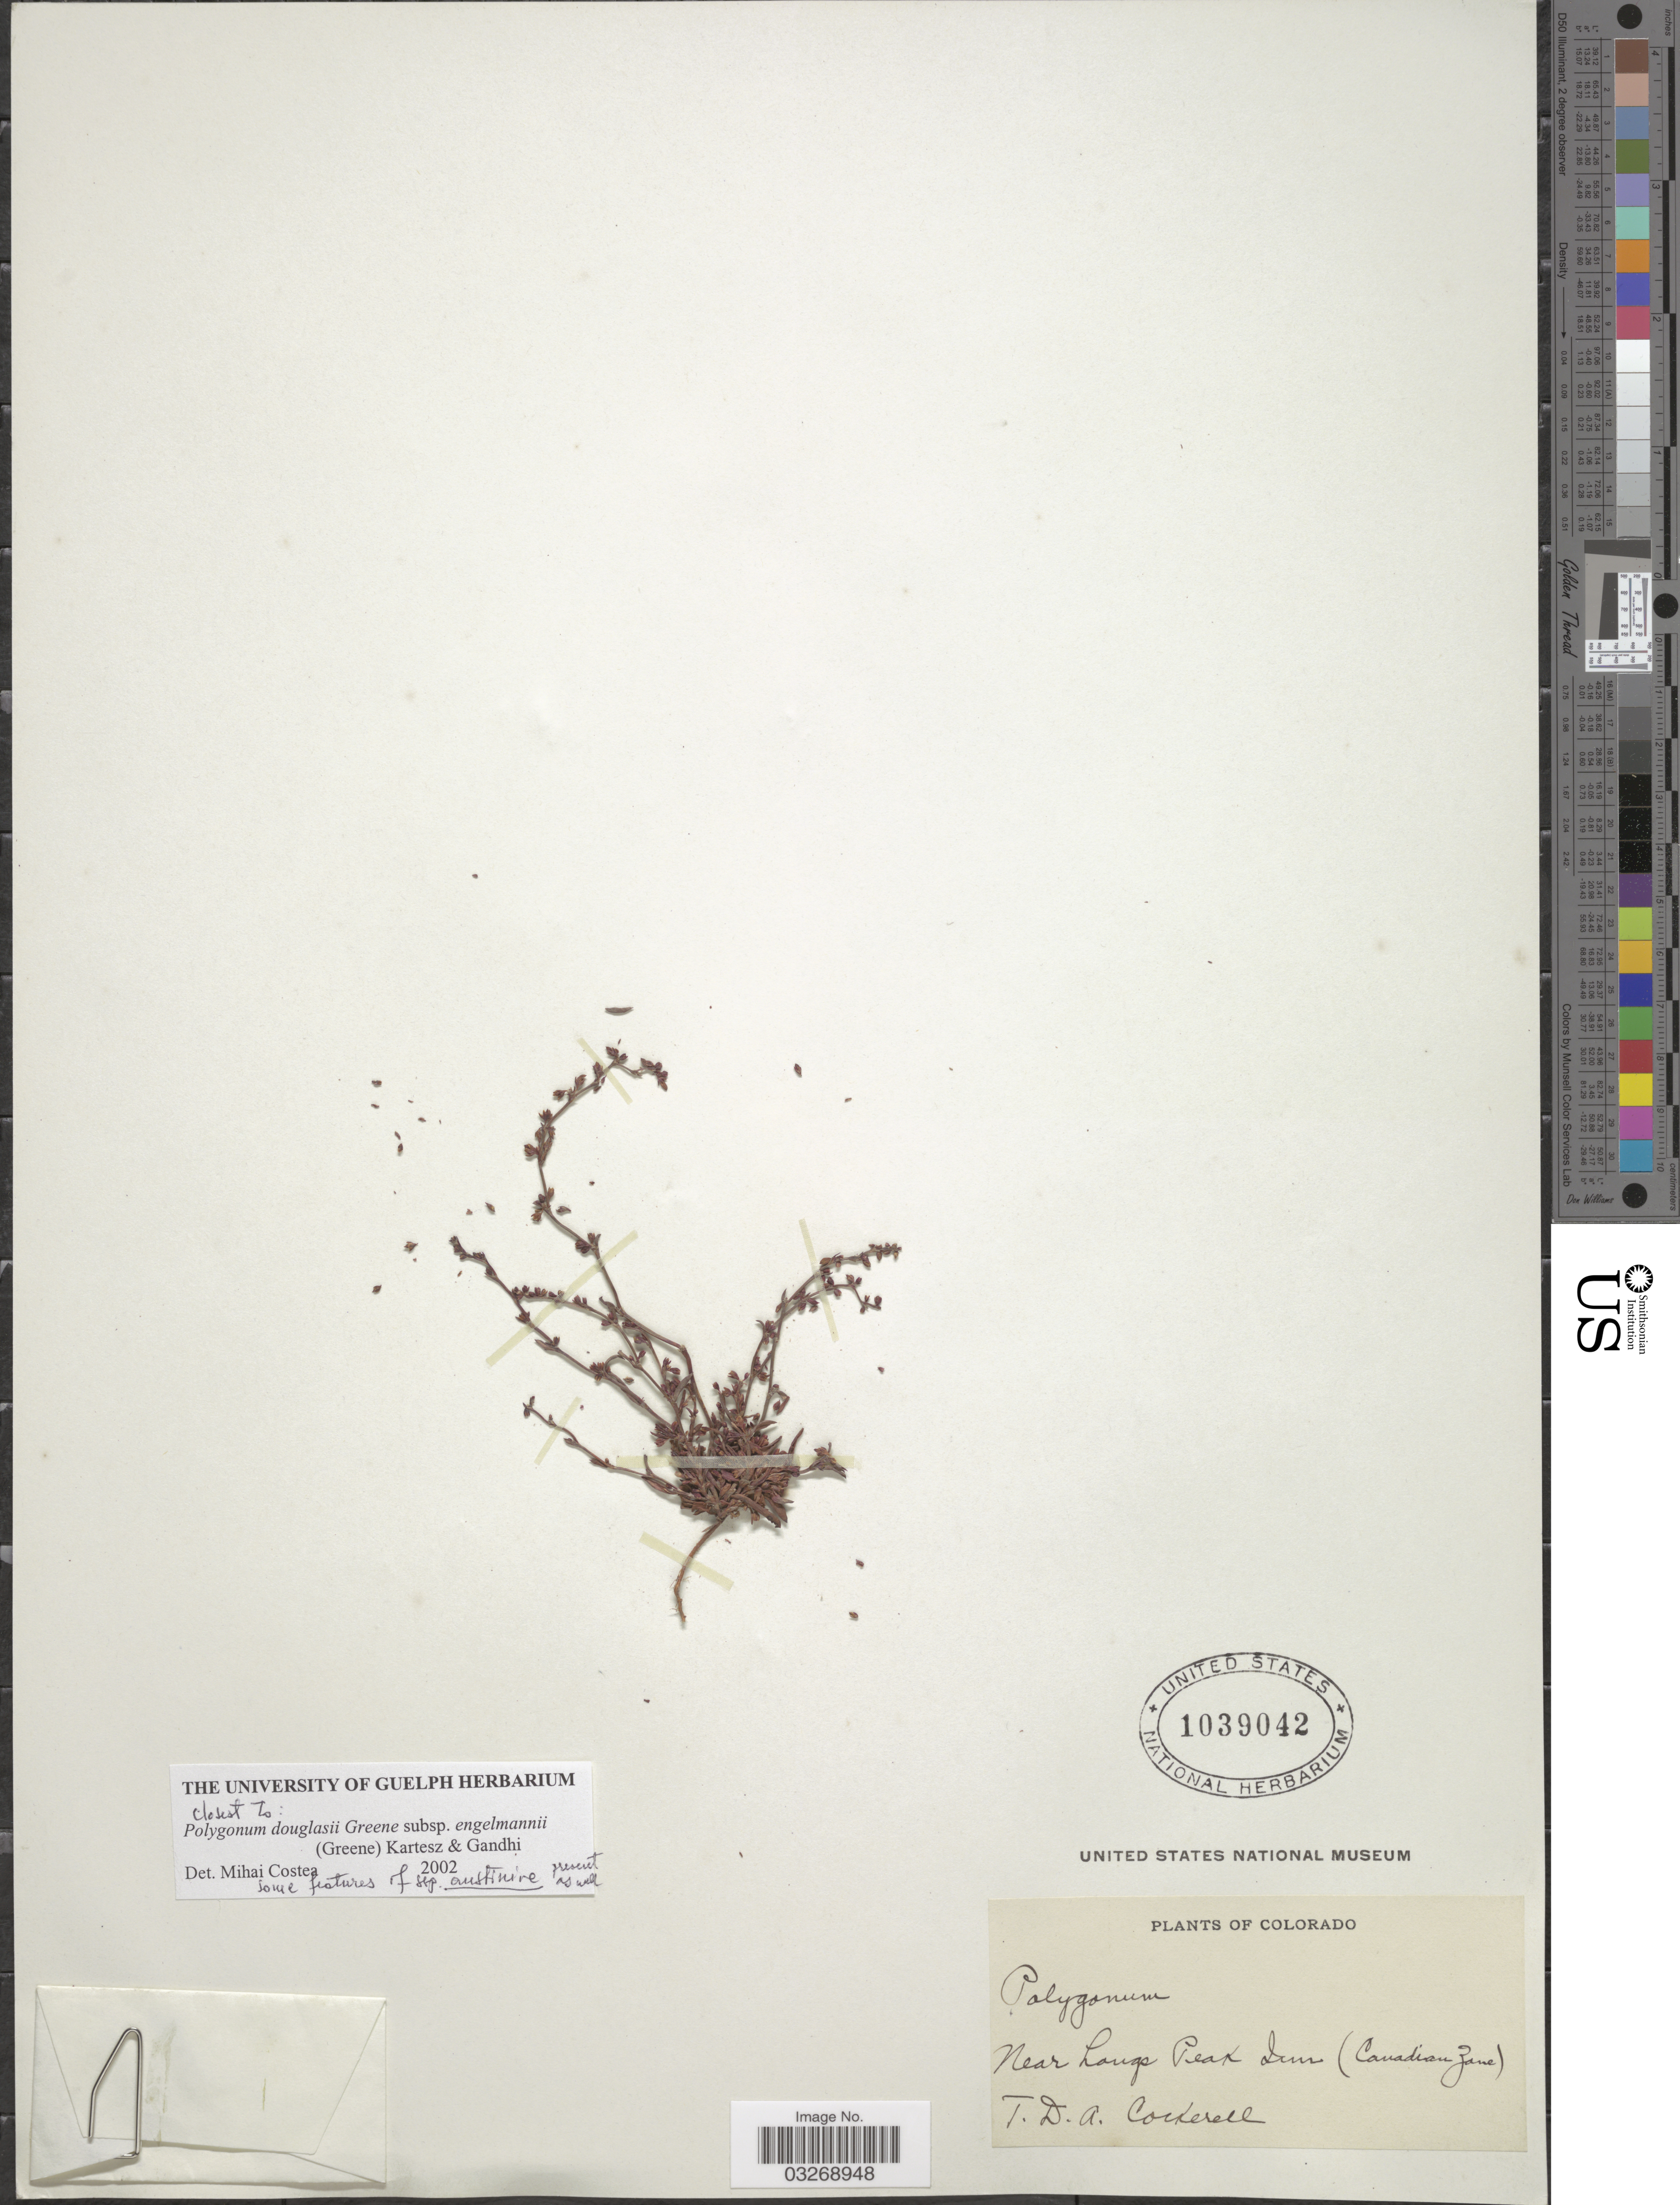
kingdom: Plantae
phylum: Tracheophyta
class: Magnoliopsida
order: Caryophyllales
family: Polygonaceae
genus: Polygonum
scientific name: Polygonum douglasii subsp. engelmannii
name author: (S.W. Greene) Kartesz & Gandhi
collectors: T. Cockerell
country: United States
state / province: Colorado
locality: Near Longs Peak Inn (Canadian Zone).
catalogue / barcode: US 1039042